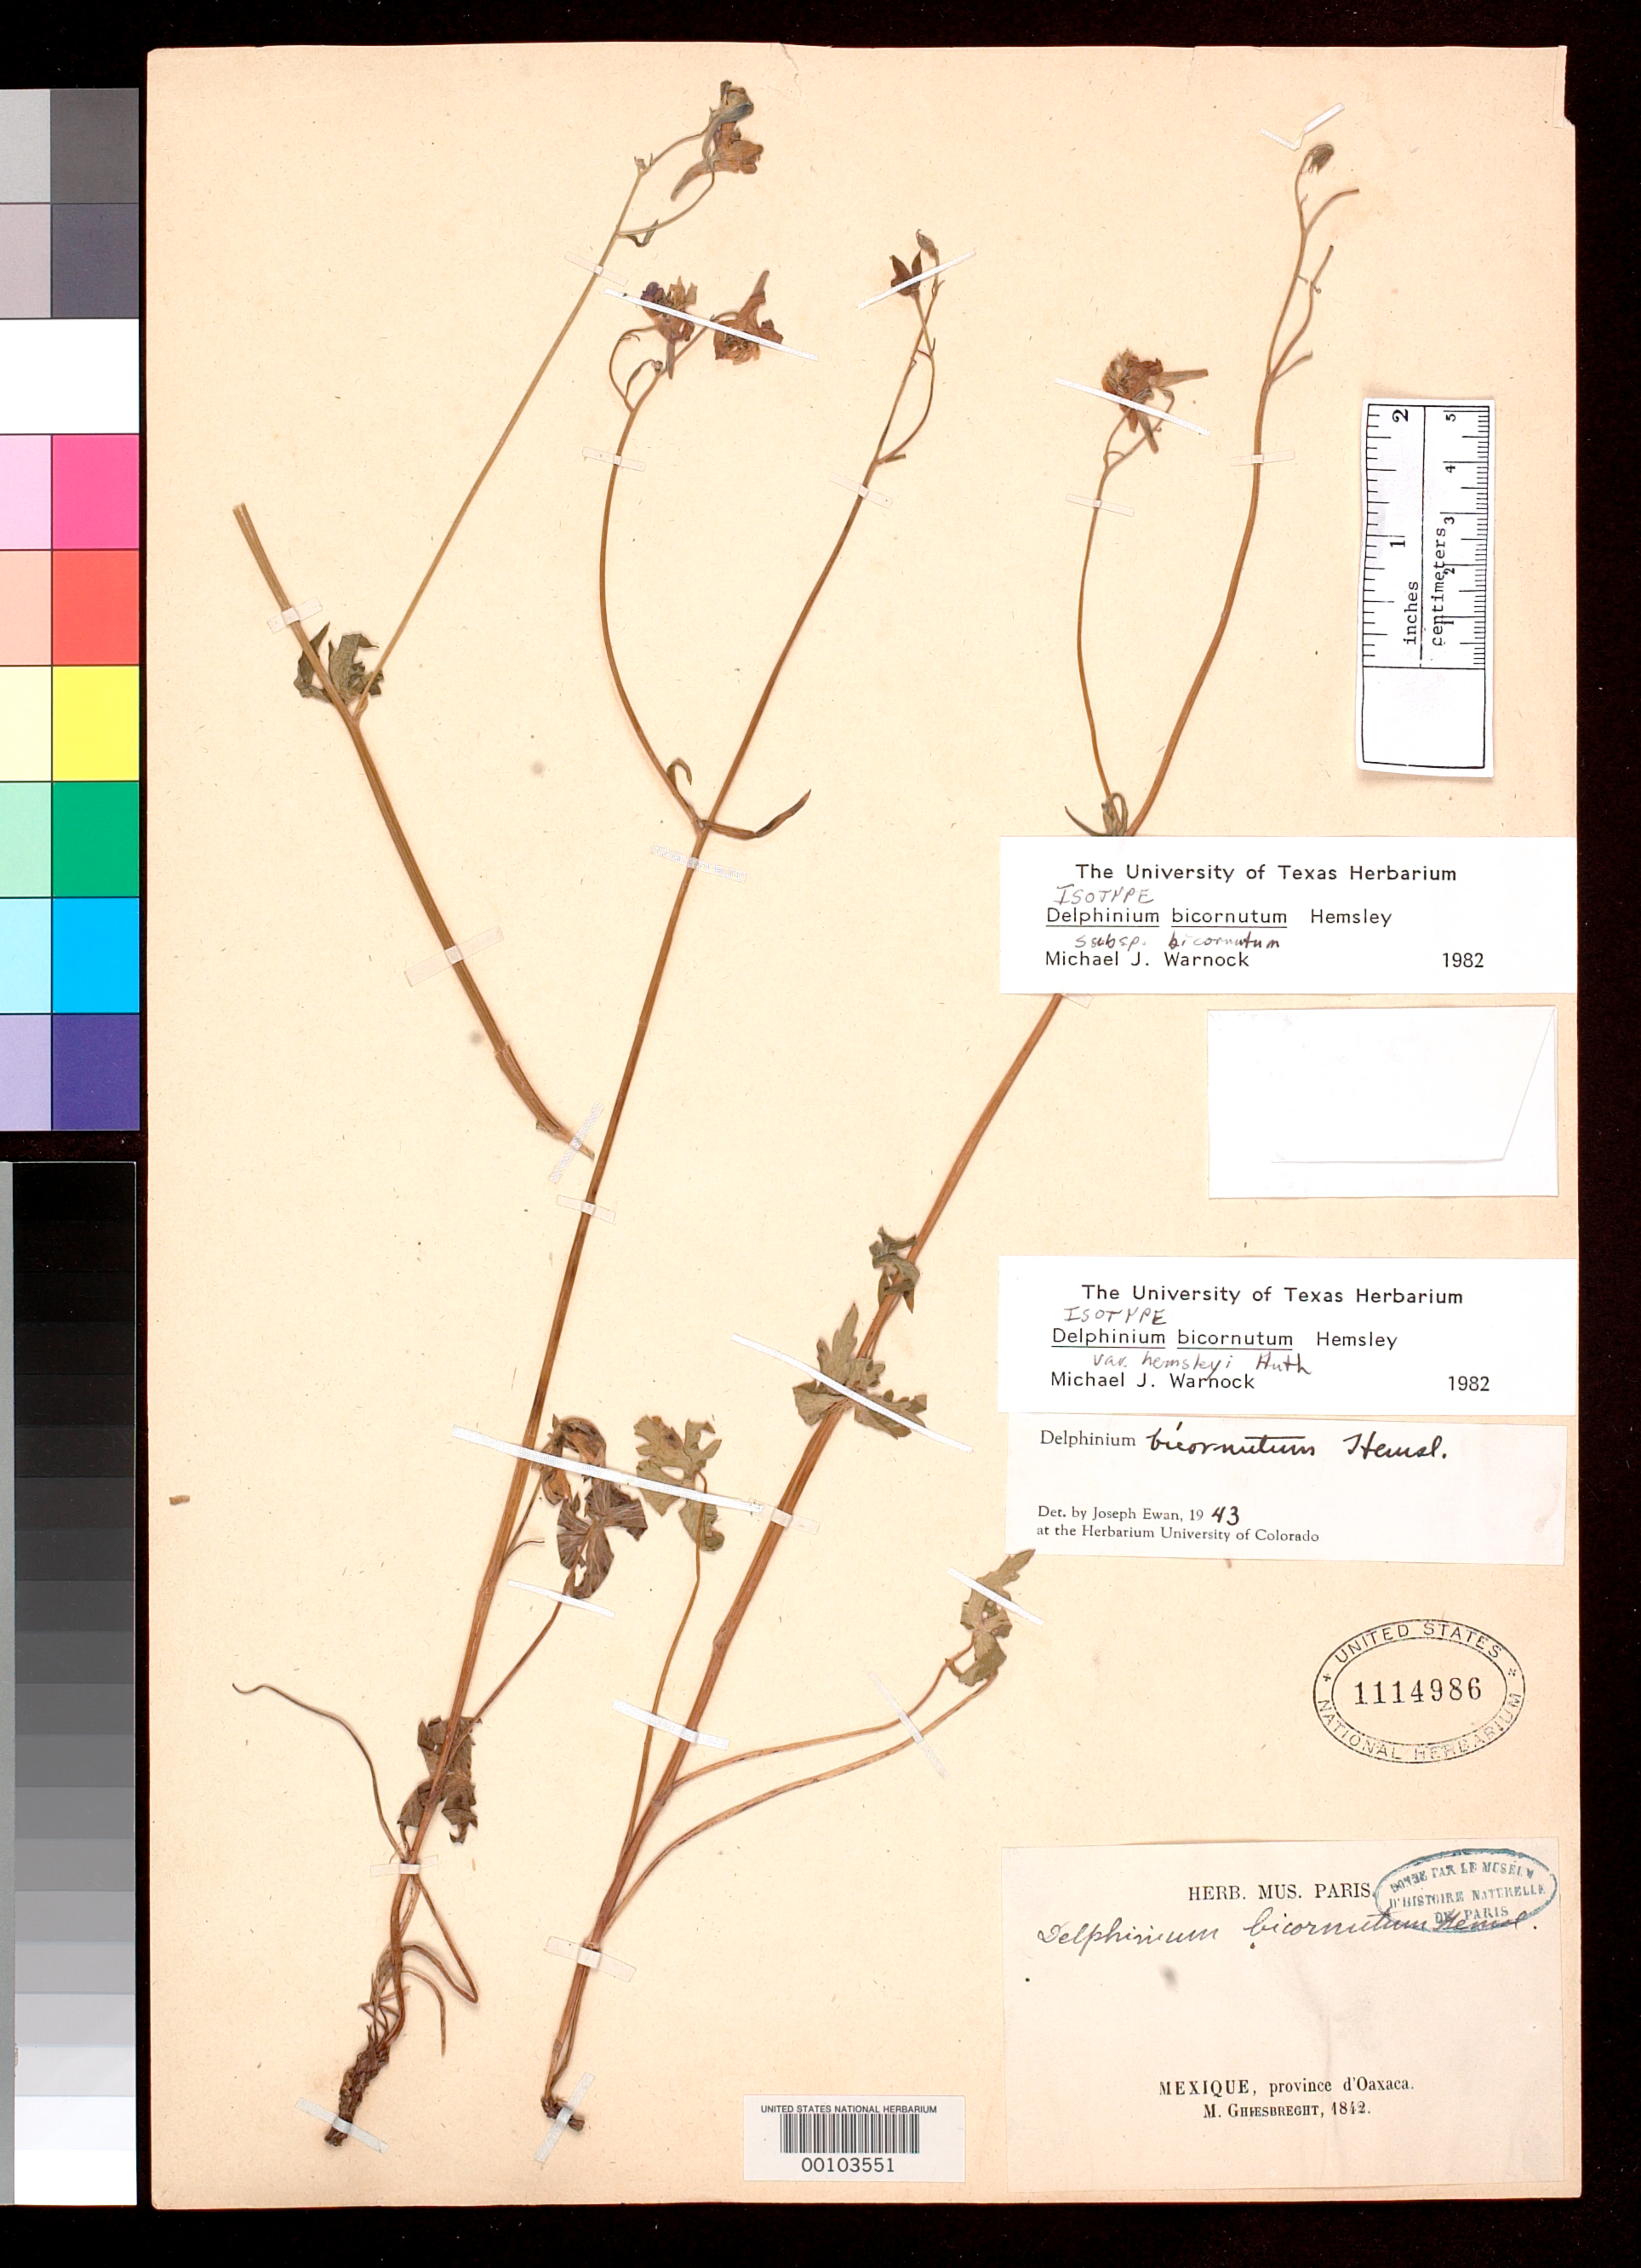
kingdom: Plantae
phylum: Tracheophyta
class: Magnoliopsida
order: Ranunculales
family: Ranunculaceae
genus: Delphinium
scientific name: Delphinium bicornutum var. hemsleyi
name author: Huth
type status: Isotype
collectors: A. Ghiesbreght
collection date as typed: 1842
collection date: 1842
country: Mexico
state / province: Oaxaca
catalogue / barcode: US 1114986